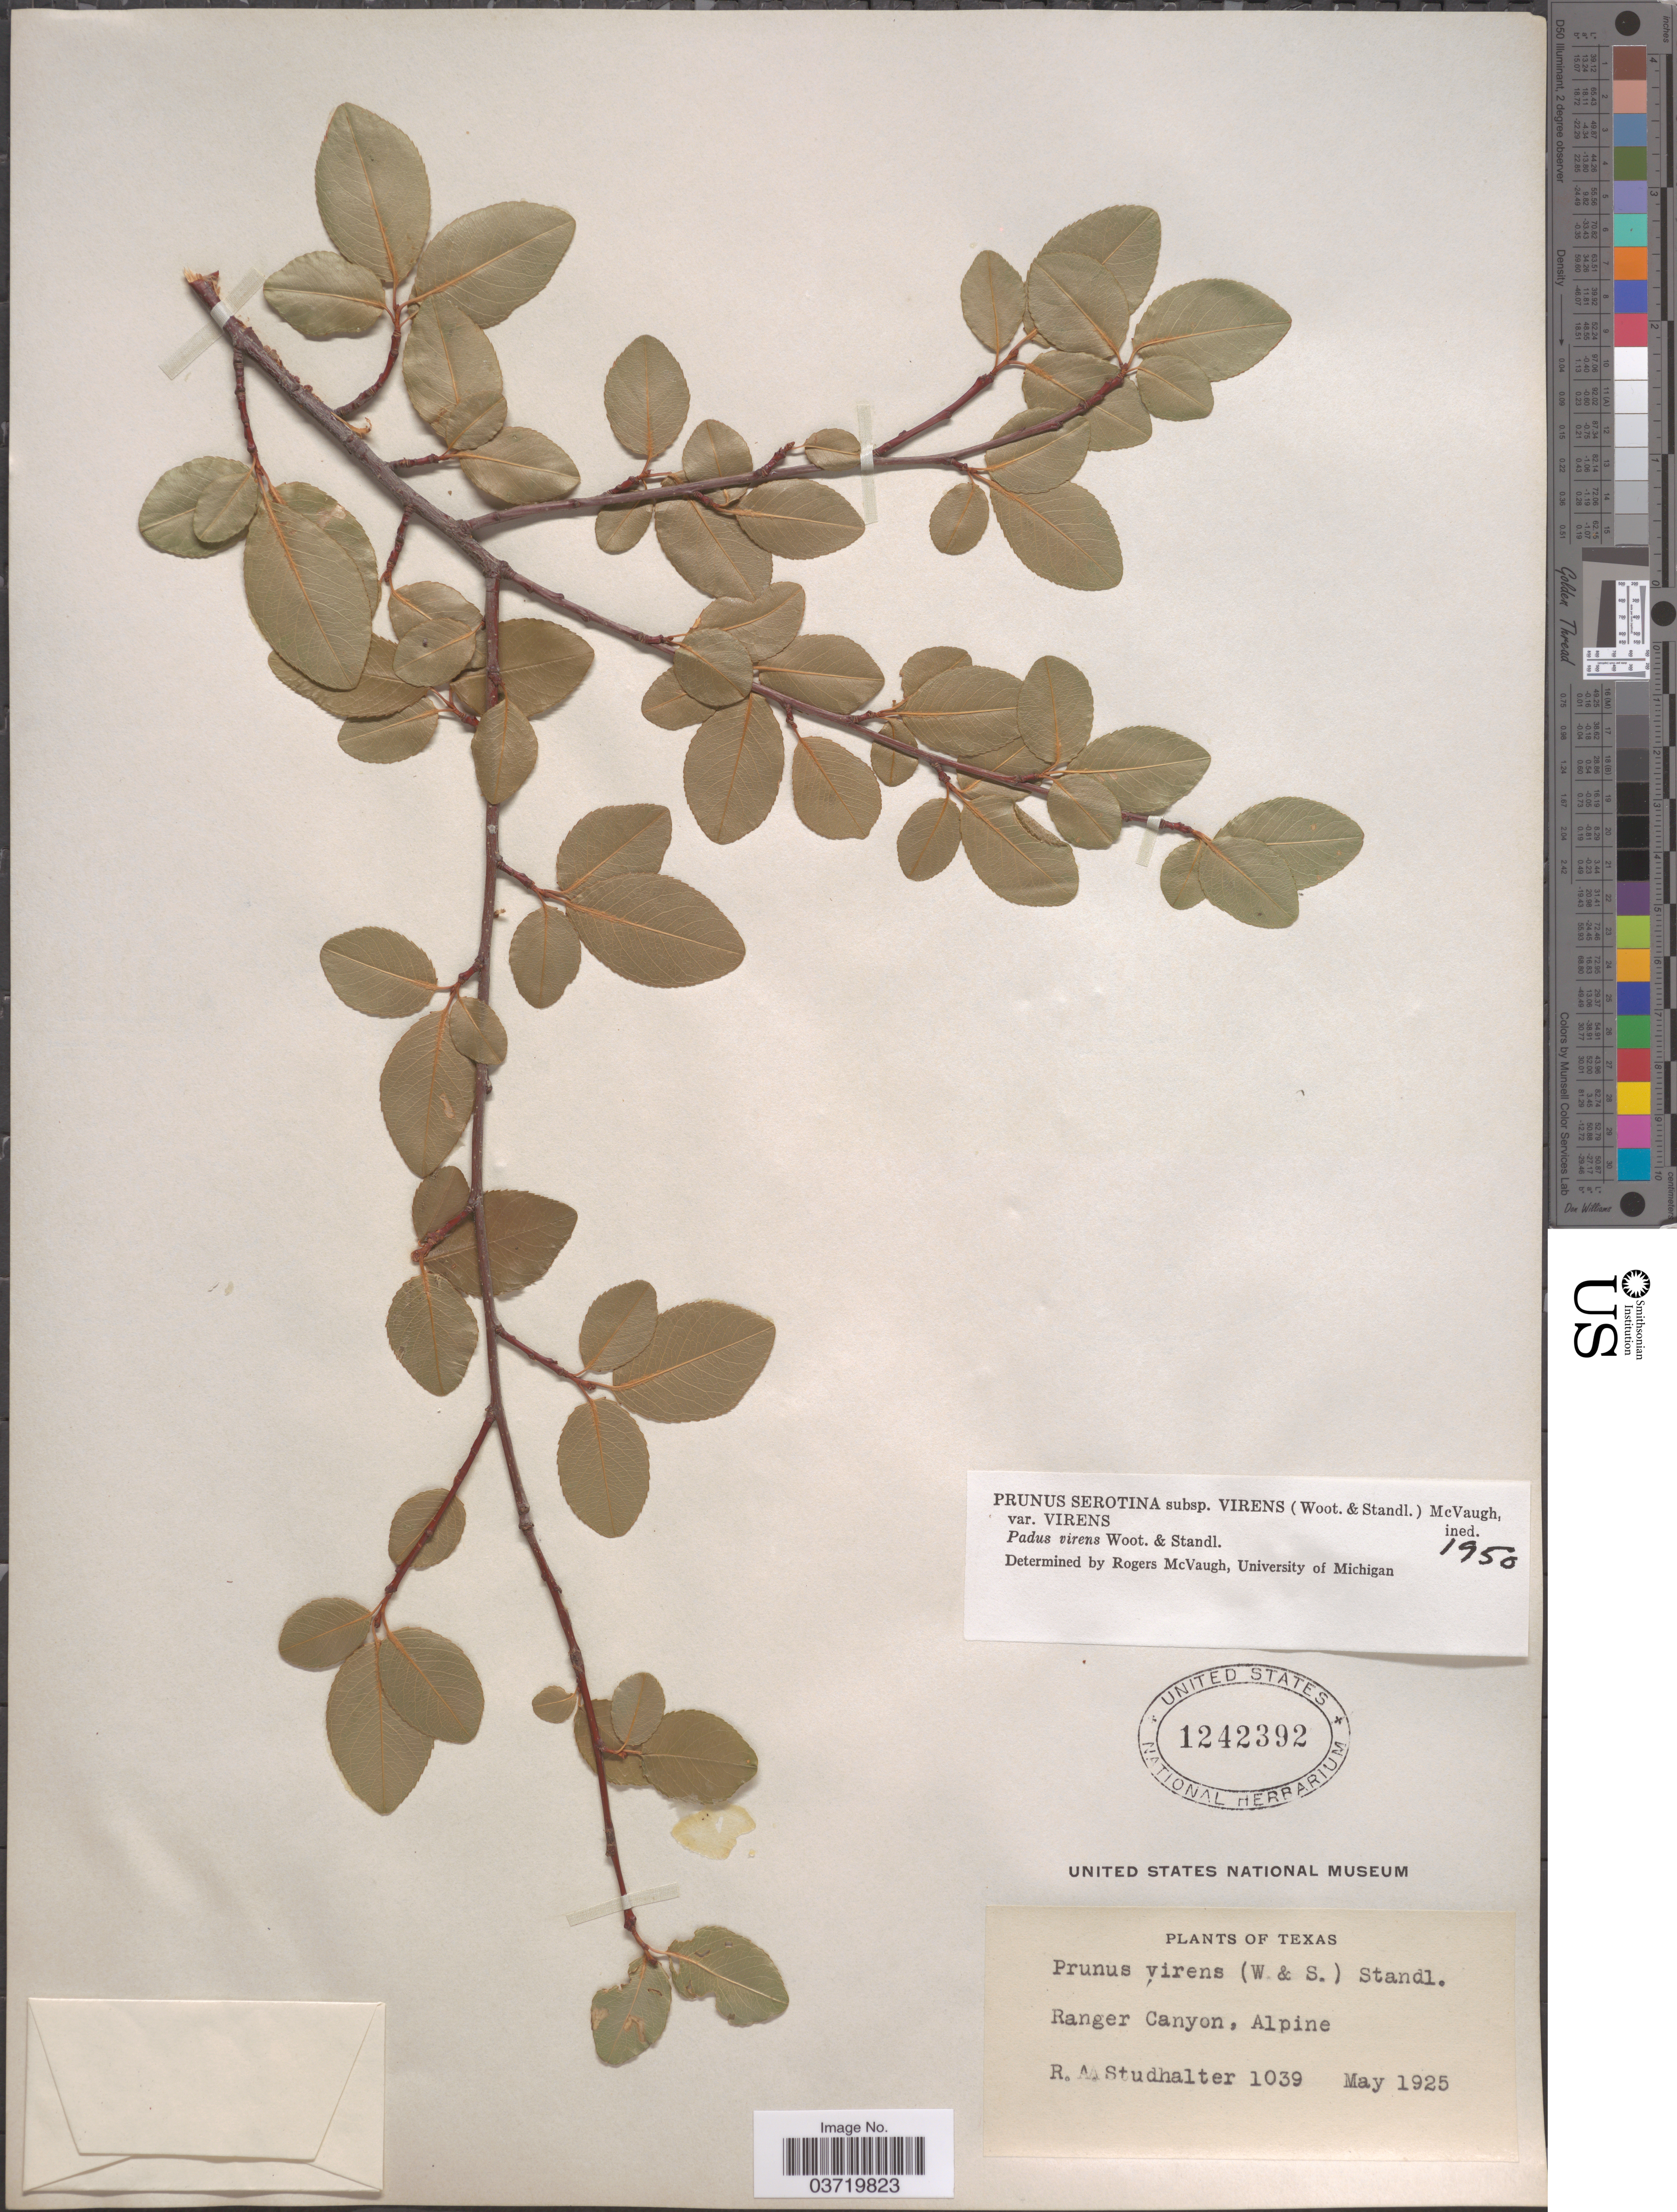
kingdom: Plantae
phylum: Tracheophyta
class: Magnoliopsida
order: Rosales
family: Rosaceae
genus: Prunus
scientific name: Prunus serotina var. rufula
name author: (Wooton & Standl.) McVaugh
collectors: R. Studhalter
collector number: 1039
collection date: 1925-05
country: United States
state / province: Texas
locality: Ranger Canyon, Alpine.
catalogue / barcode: US 1242392